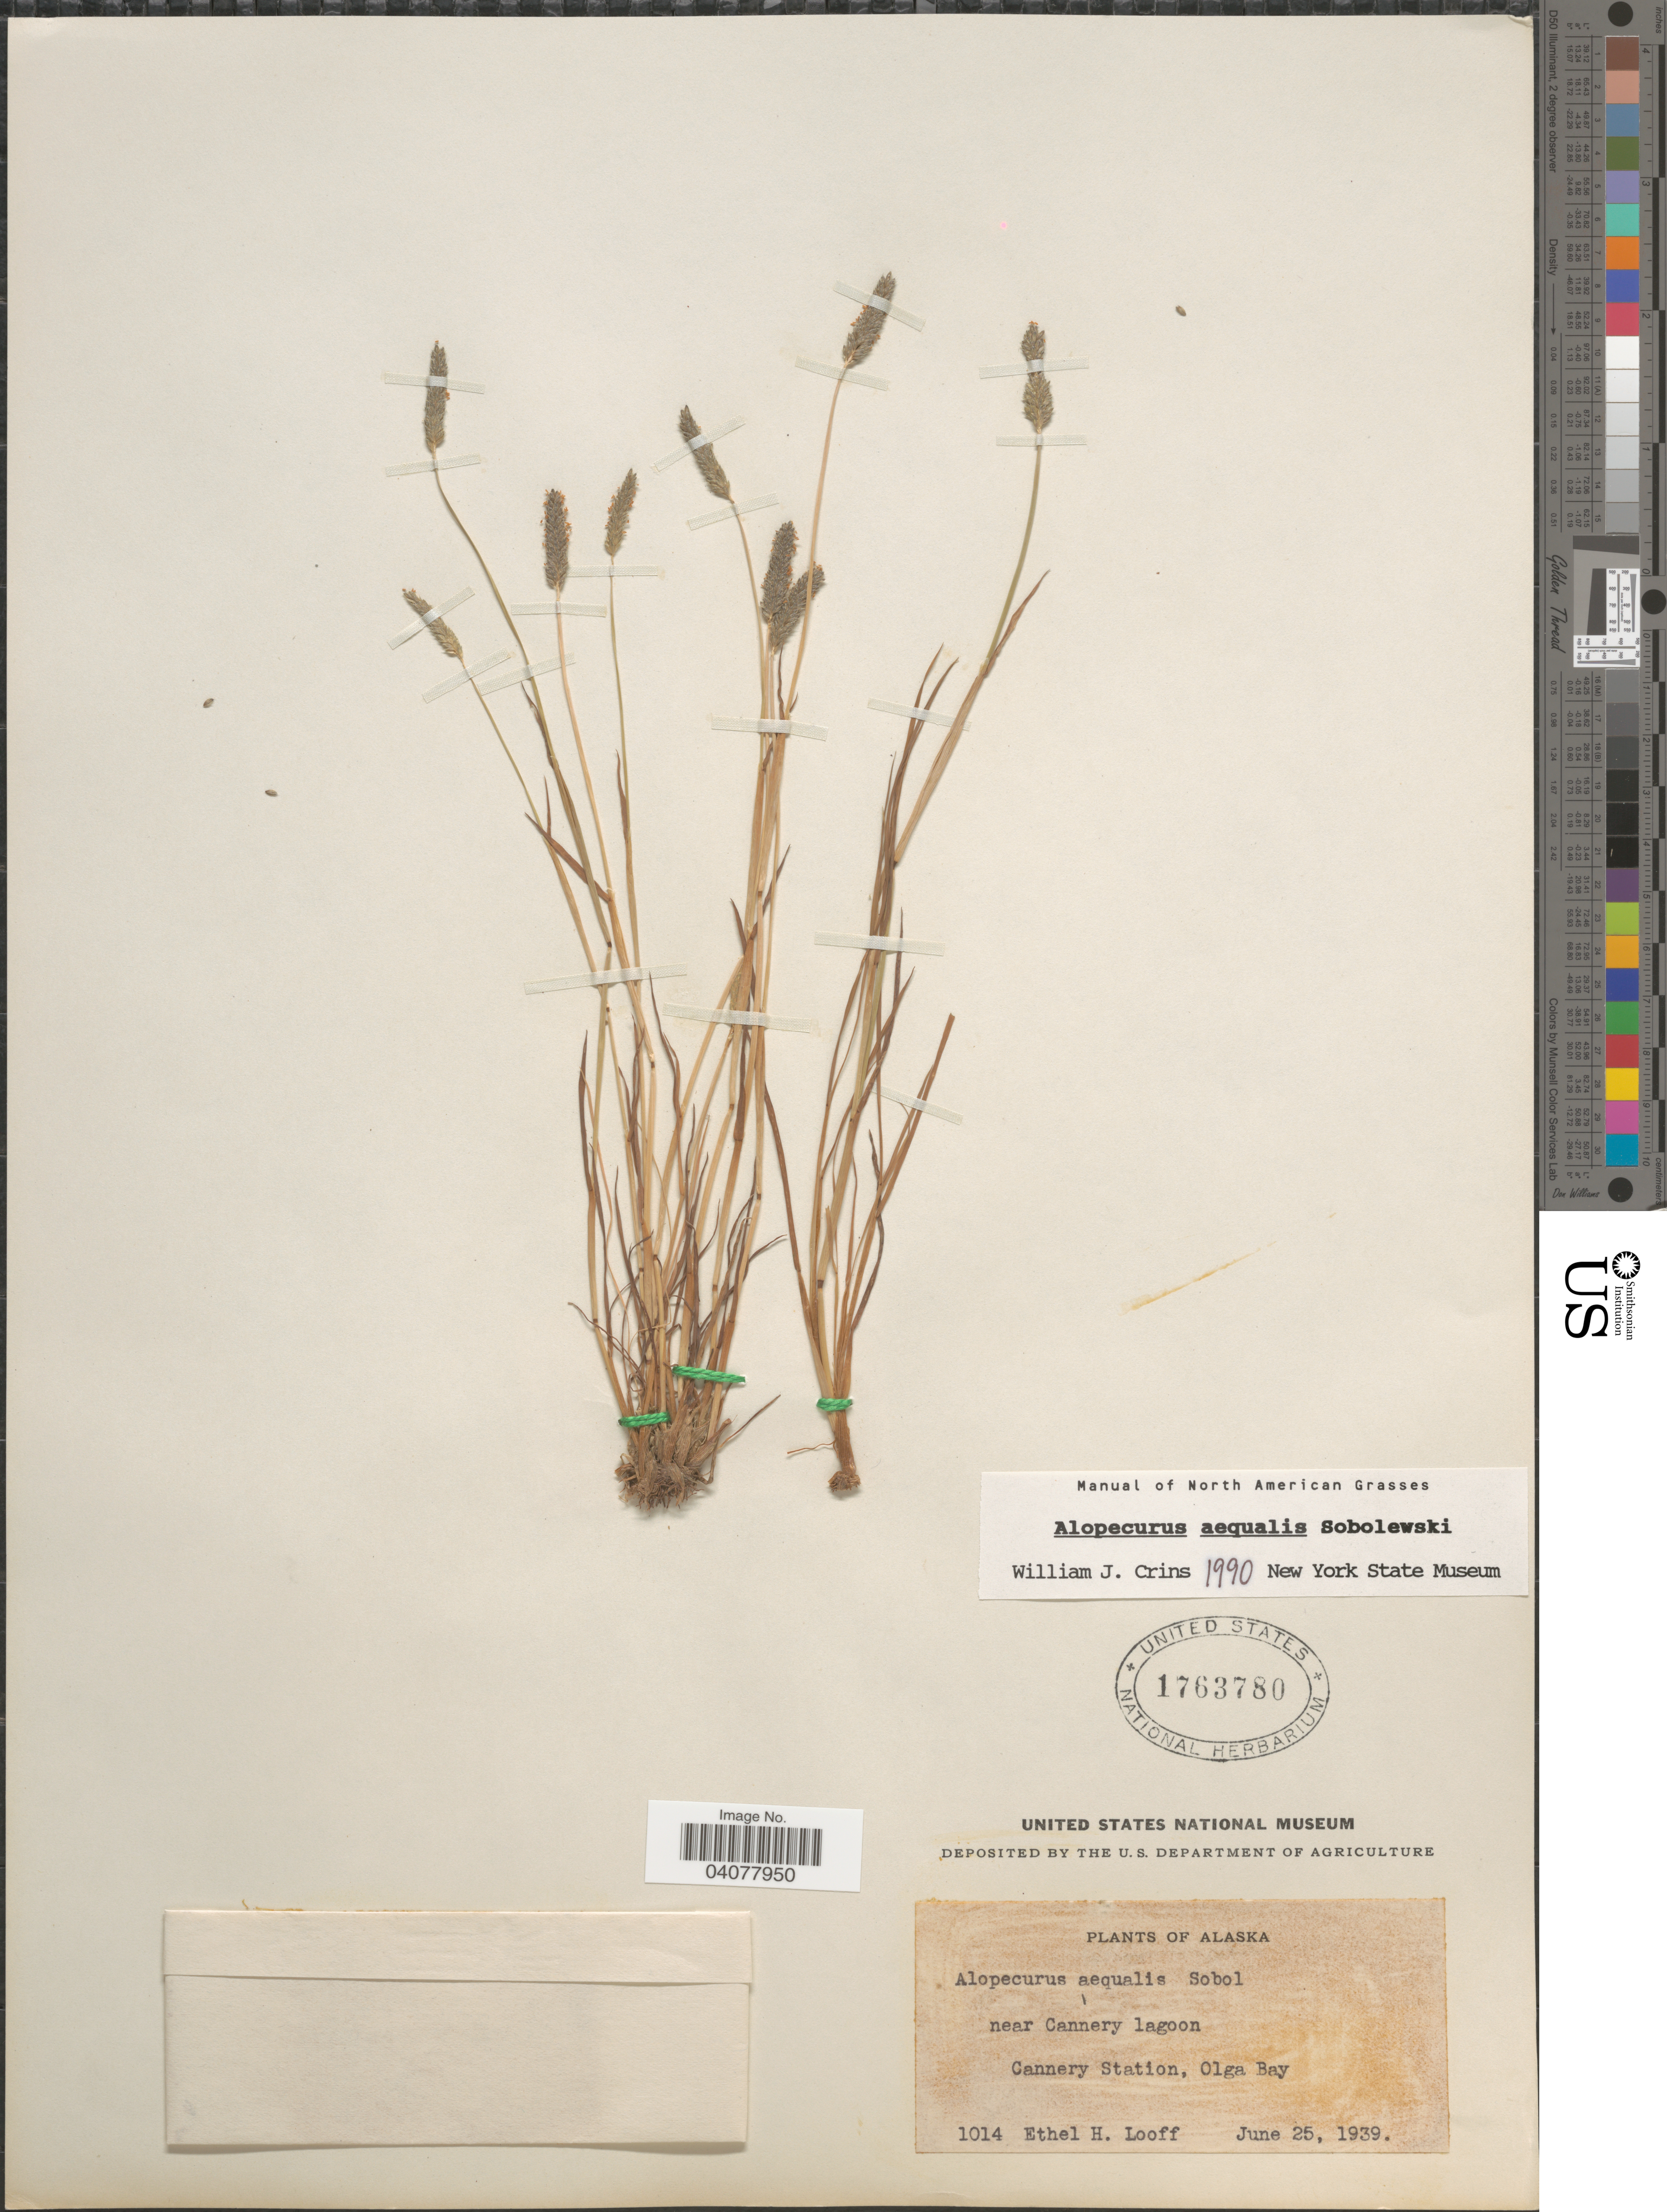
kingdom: Plantae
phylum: Tracheophyta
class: Liliopsida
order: Poales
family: Poaceae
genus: Alopecurus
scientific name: Alopecurus aequalis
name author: Sobol.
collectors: E. Looff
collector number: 1014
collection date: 1939-06-25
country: United States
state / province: Alaska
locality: Near Cannery lagoon. Cannery Station, Olga Bay.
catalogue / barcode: US 1763780